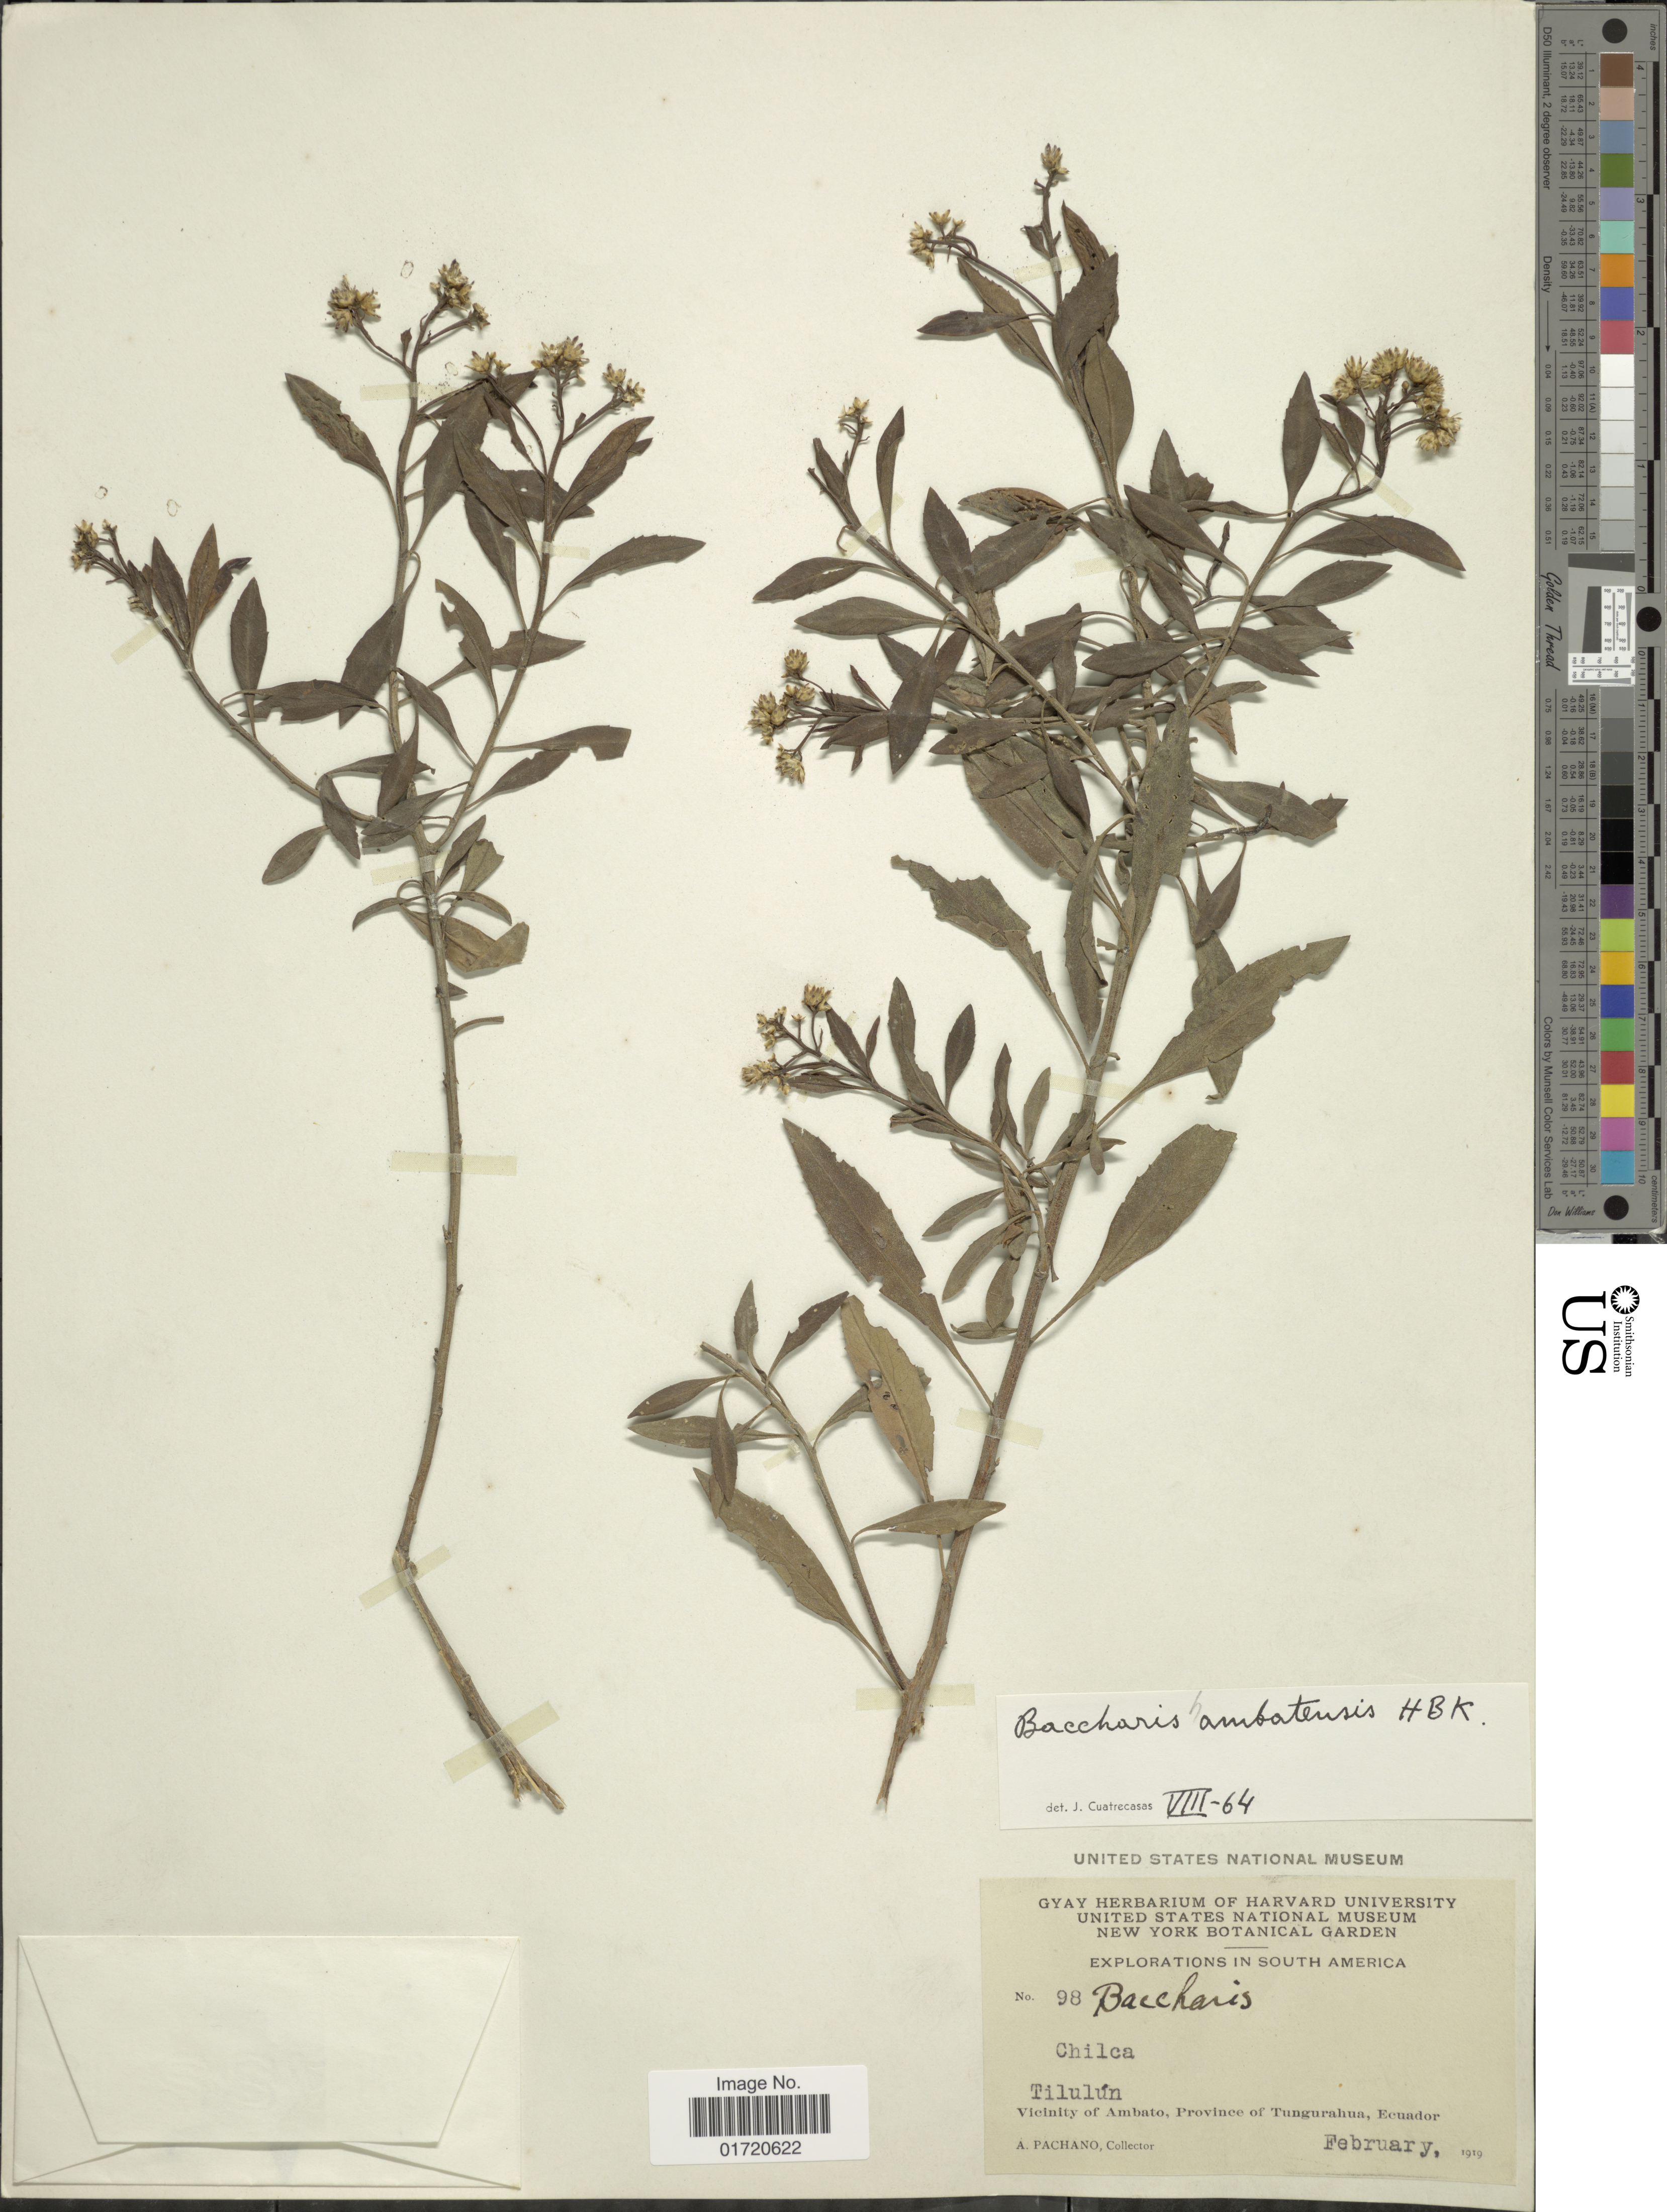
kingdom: Plantae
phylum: Tracheophyta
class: Magnoliopsida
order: Asterales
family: Asteraceae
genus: Baccharis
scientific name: Baccharis hambatensis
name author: Kunth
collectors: A. Pachano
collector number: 98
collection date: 1919-02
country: Ecuador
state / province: Tungurahua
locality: South America, Tilulun, Vicinity of Ambato